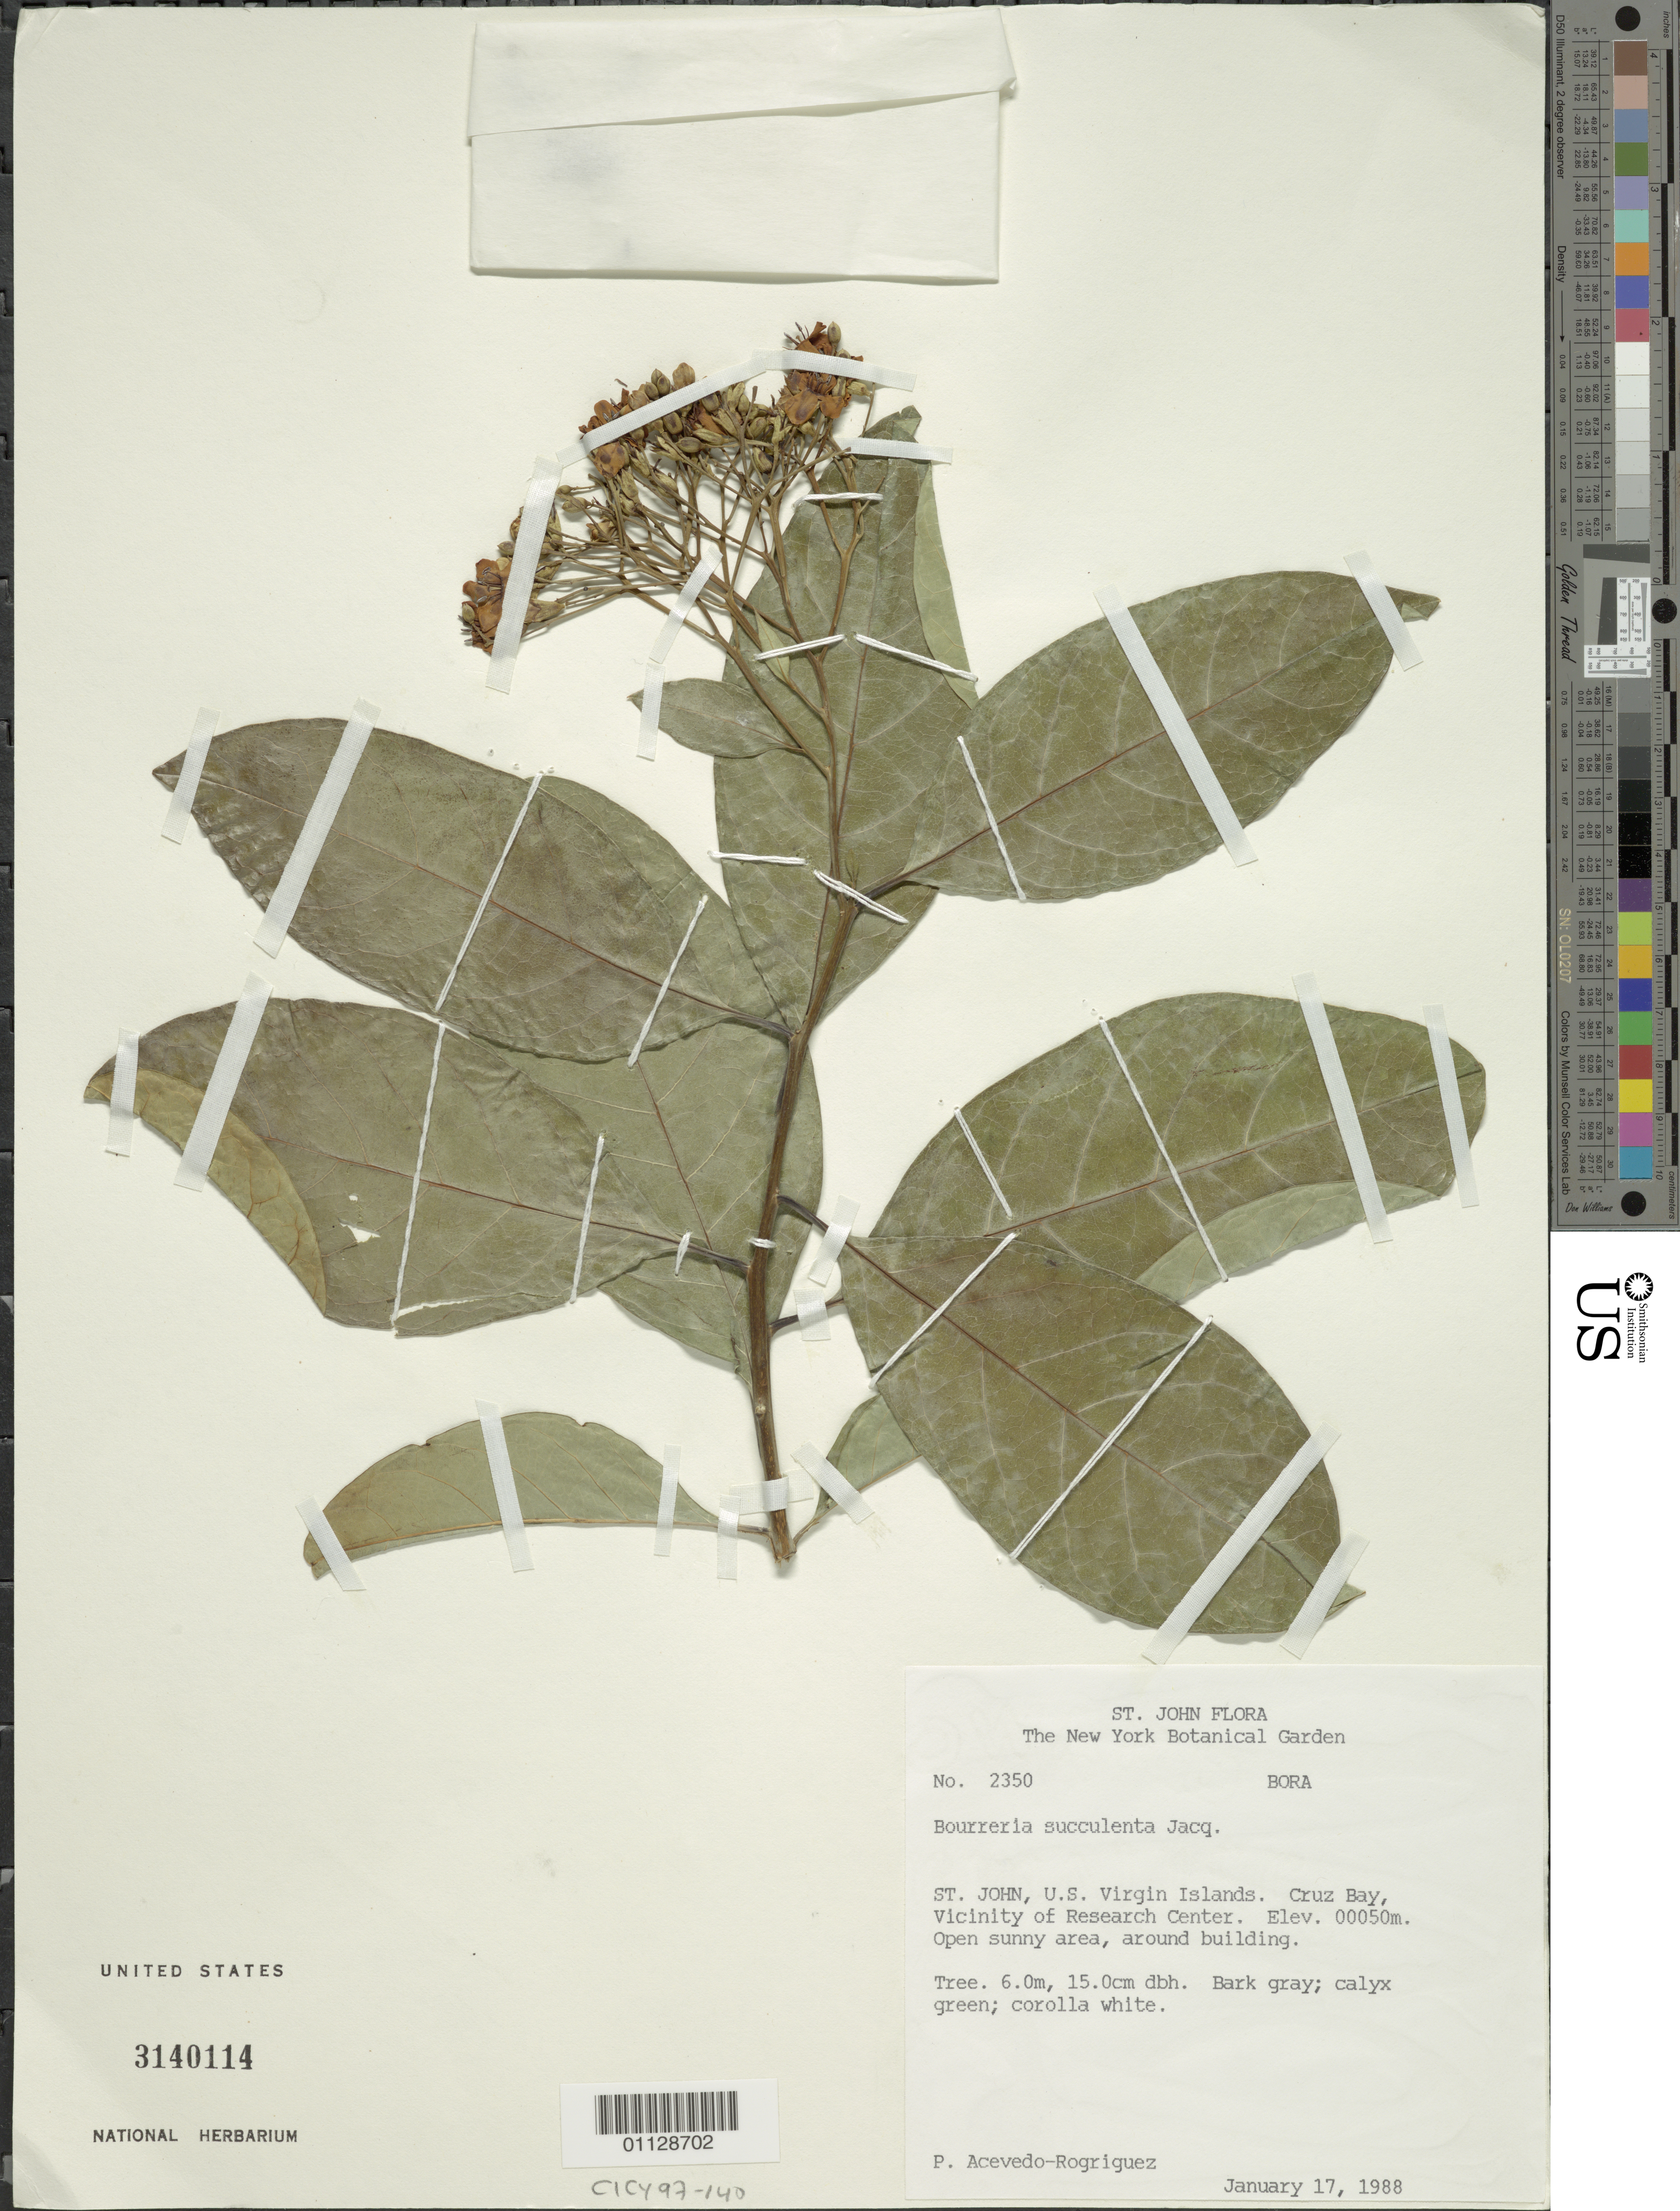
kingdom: Plantae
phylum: Tracheophyta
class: Magnoliopsida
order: Boraginales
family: Ehretiaceae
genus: Bourreria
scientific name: Bourreria succulenta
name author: Jacq.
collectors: P. Acevedo-Rodr.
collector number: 2350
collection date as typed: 17 Jan 1988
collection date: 1988-01-17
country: U.S. Virgin Islands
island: St. John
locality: Cruz Bay, Vicinity of Research Center: open sunny area around building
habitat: Open sunny area, around building.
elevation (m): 50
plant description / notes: UPRRP, US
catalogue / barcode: US 3140114